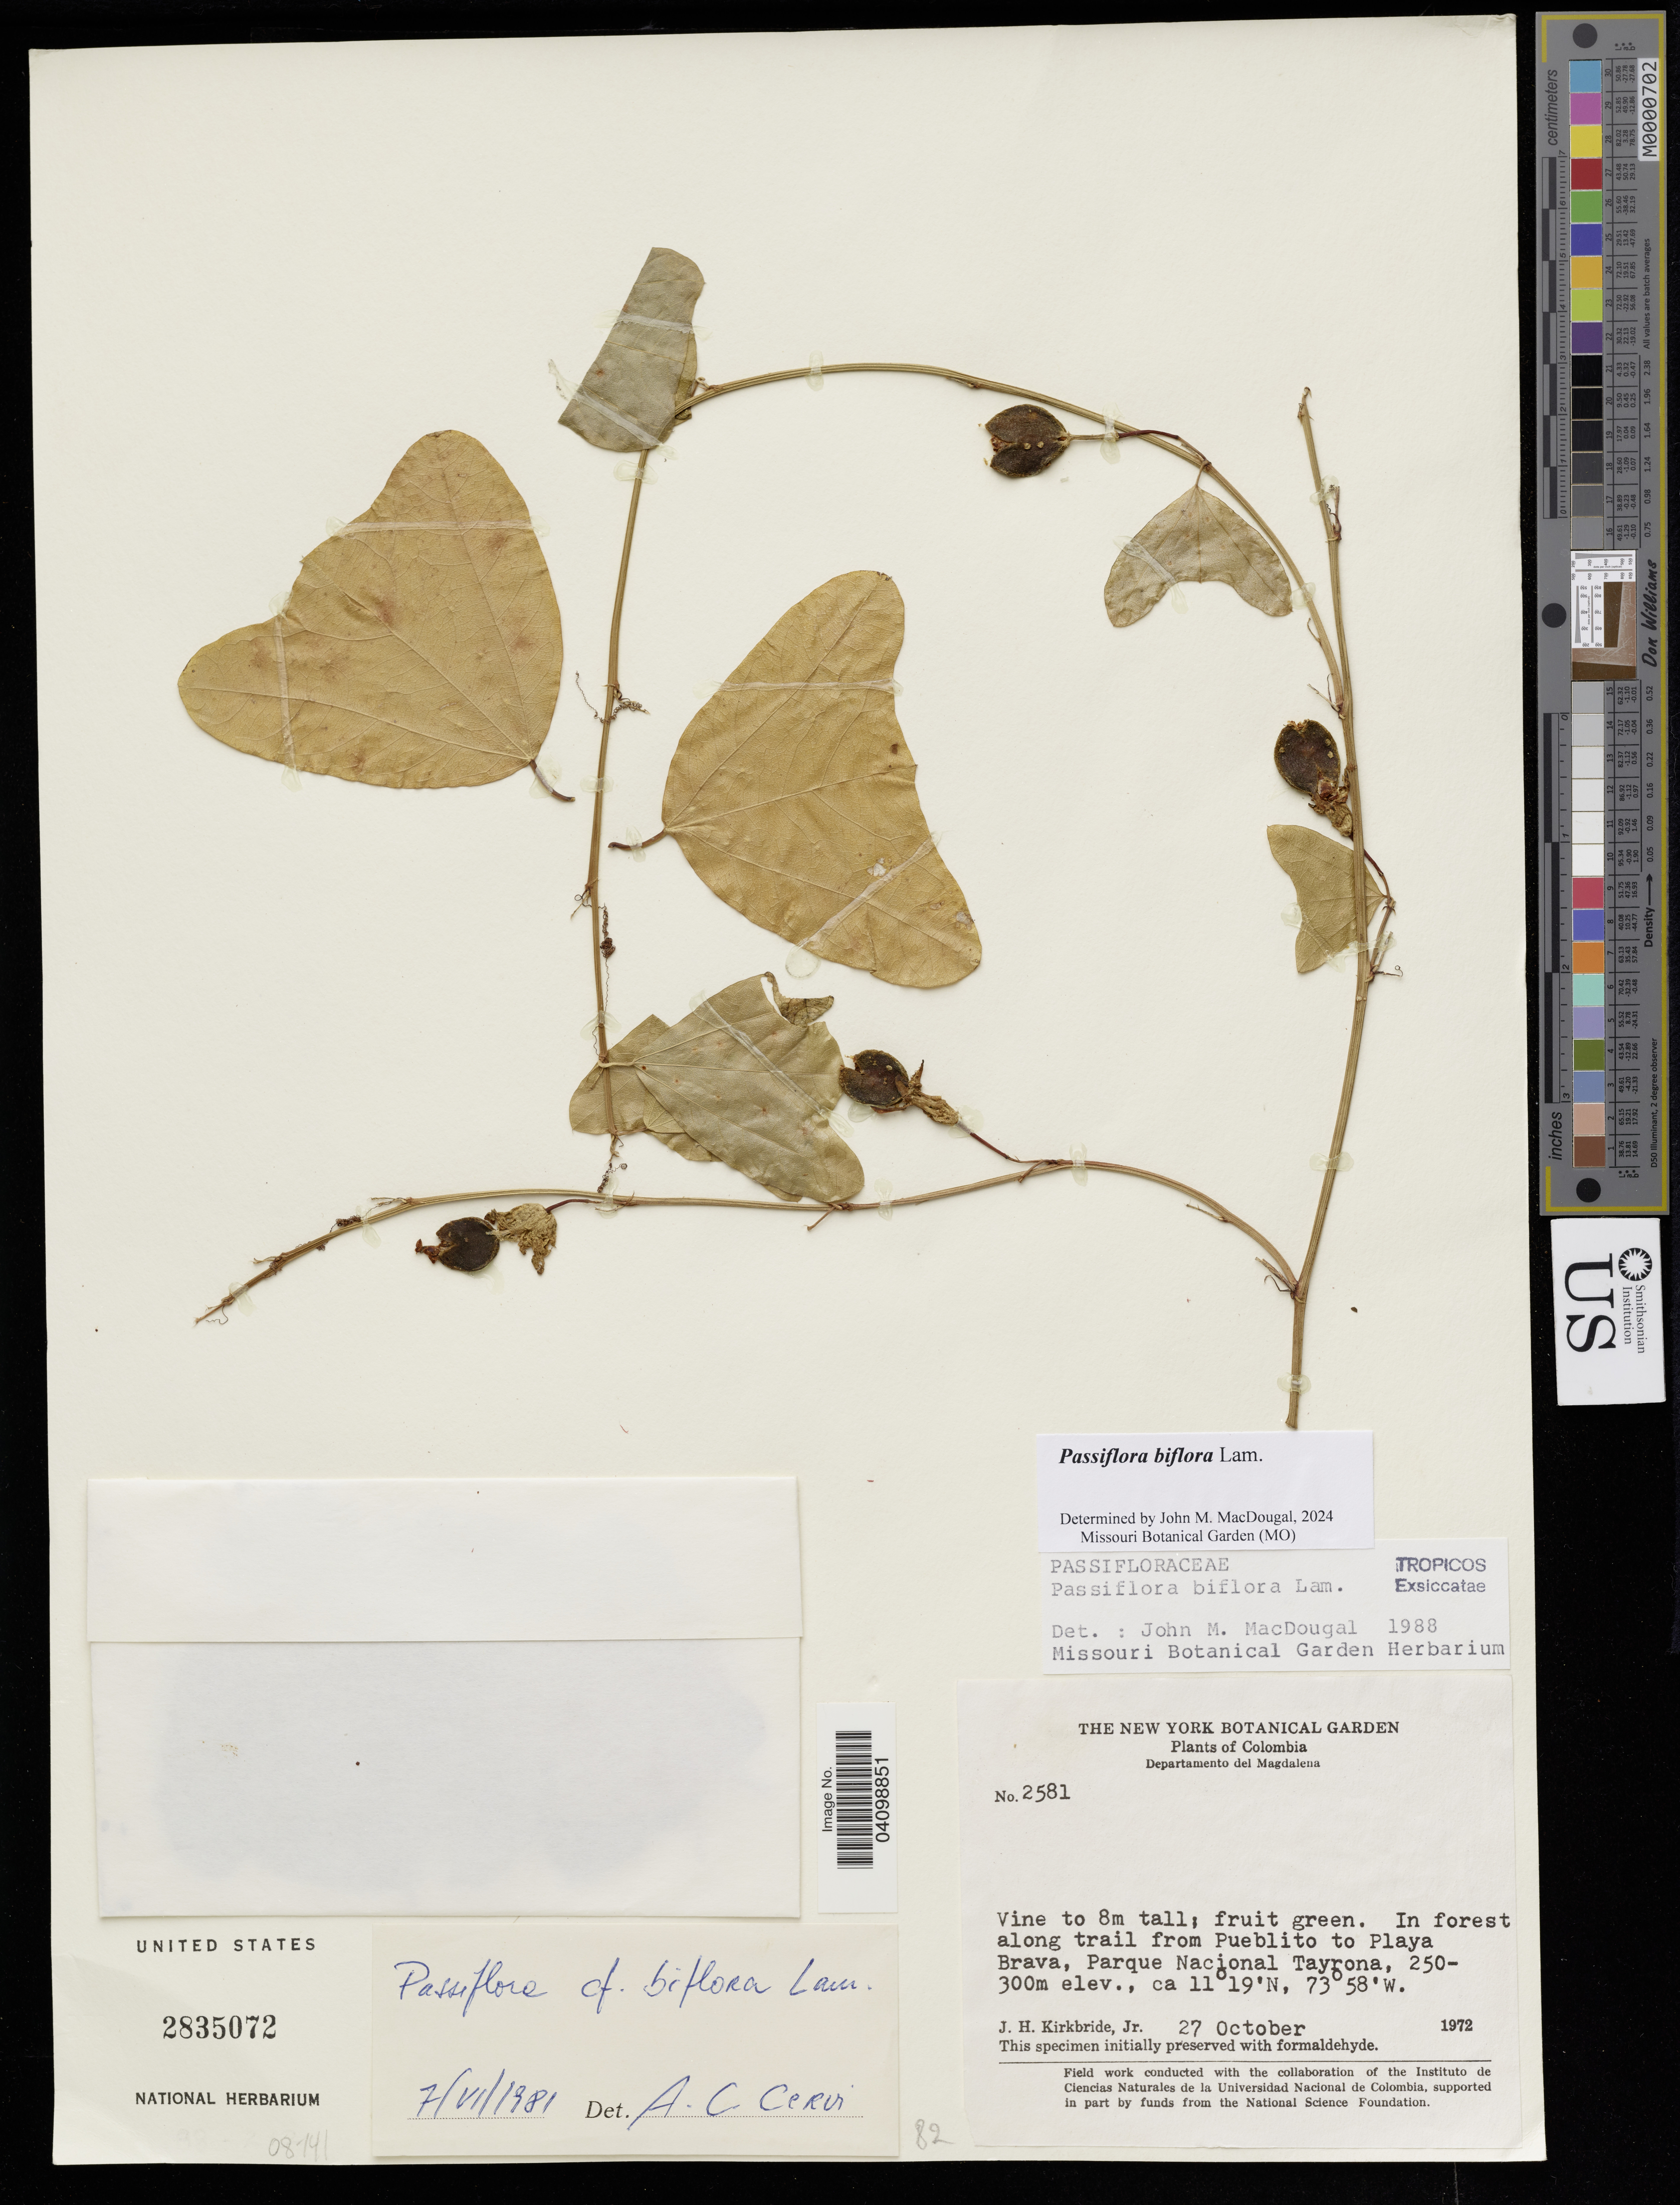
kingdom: Plantae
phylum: Tracheophyta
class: Magnoliopsida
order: Malpighiales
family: Passifloraceae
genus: Passiflora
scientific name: Passiflora biflora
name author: Lam.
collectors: J. Kirkbride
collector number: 2581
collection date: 1972-10-27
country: Colombia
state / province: Magdalena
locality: In forest along trail from Pueblito to Playa Brava, Parque Nacional Tayrona.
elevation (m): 250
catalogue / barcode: US 2835072